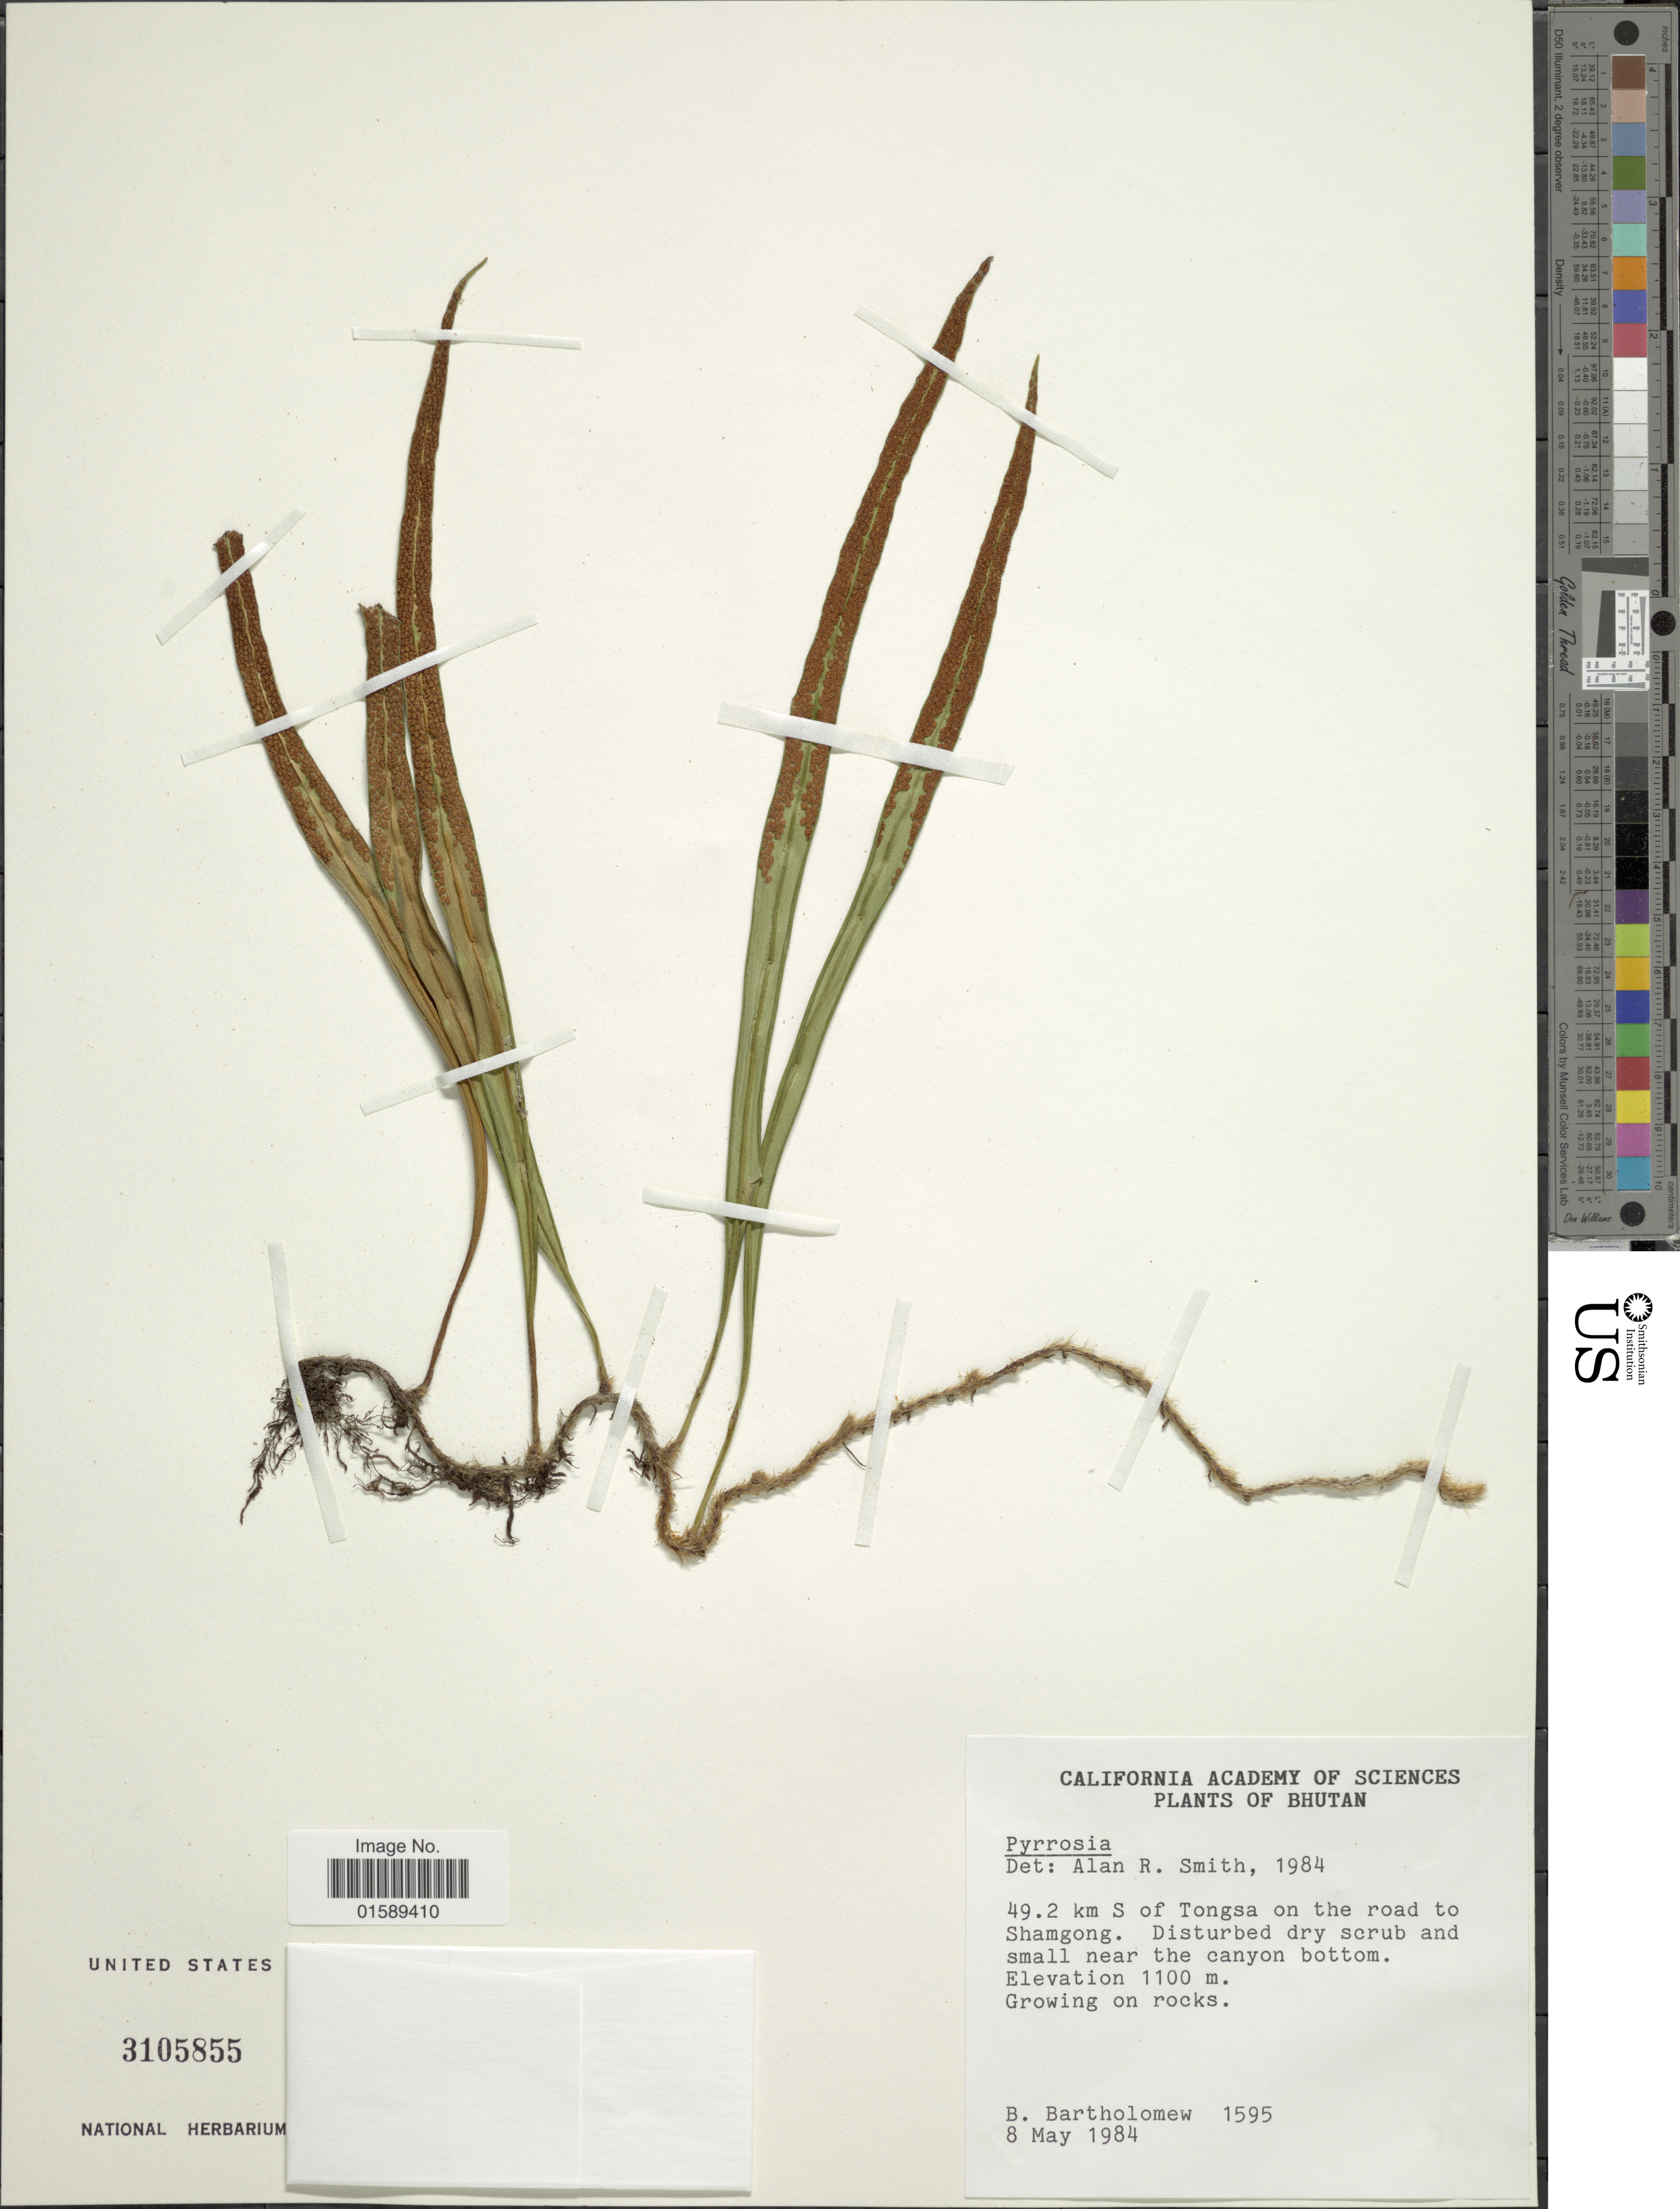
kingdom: Plantae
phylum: Tracheophyta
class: Polypodiopsida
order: Polypodiales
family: Polypodiaceae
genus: Pyrrosia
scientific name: Pyrrosia sp.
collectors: B. Bartholomew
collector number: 1595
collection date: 1984-05-08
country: Bhutan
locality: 49.2 km of Tongsa on the road to Shamgong.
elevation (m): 1100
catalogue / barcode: US 3105855